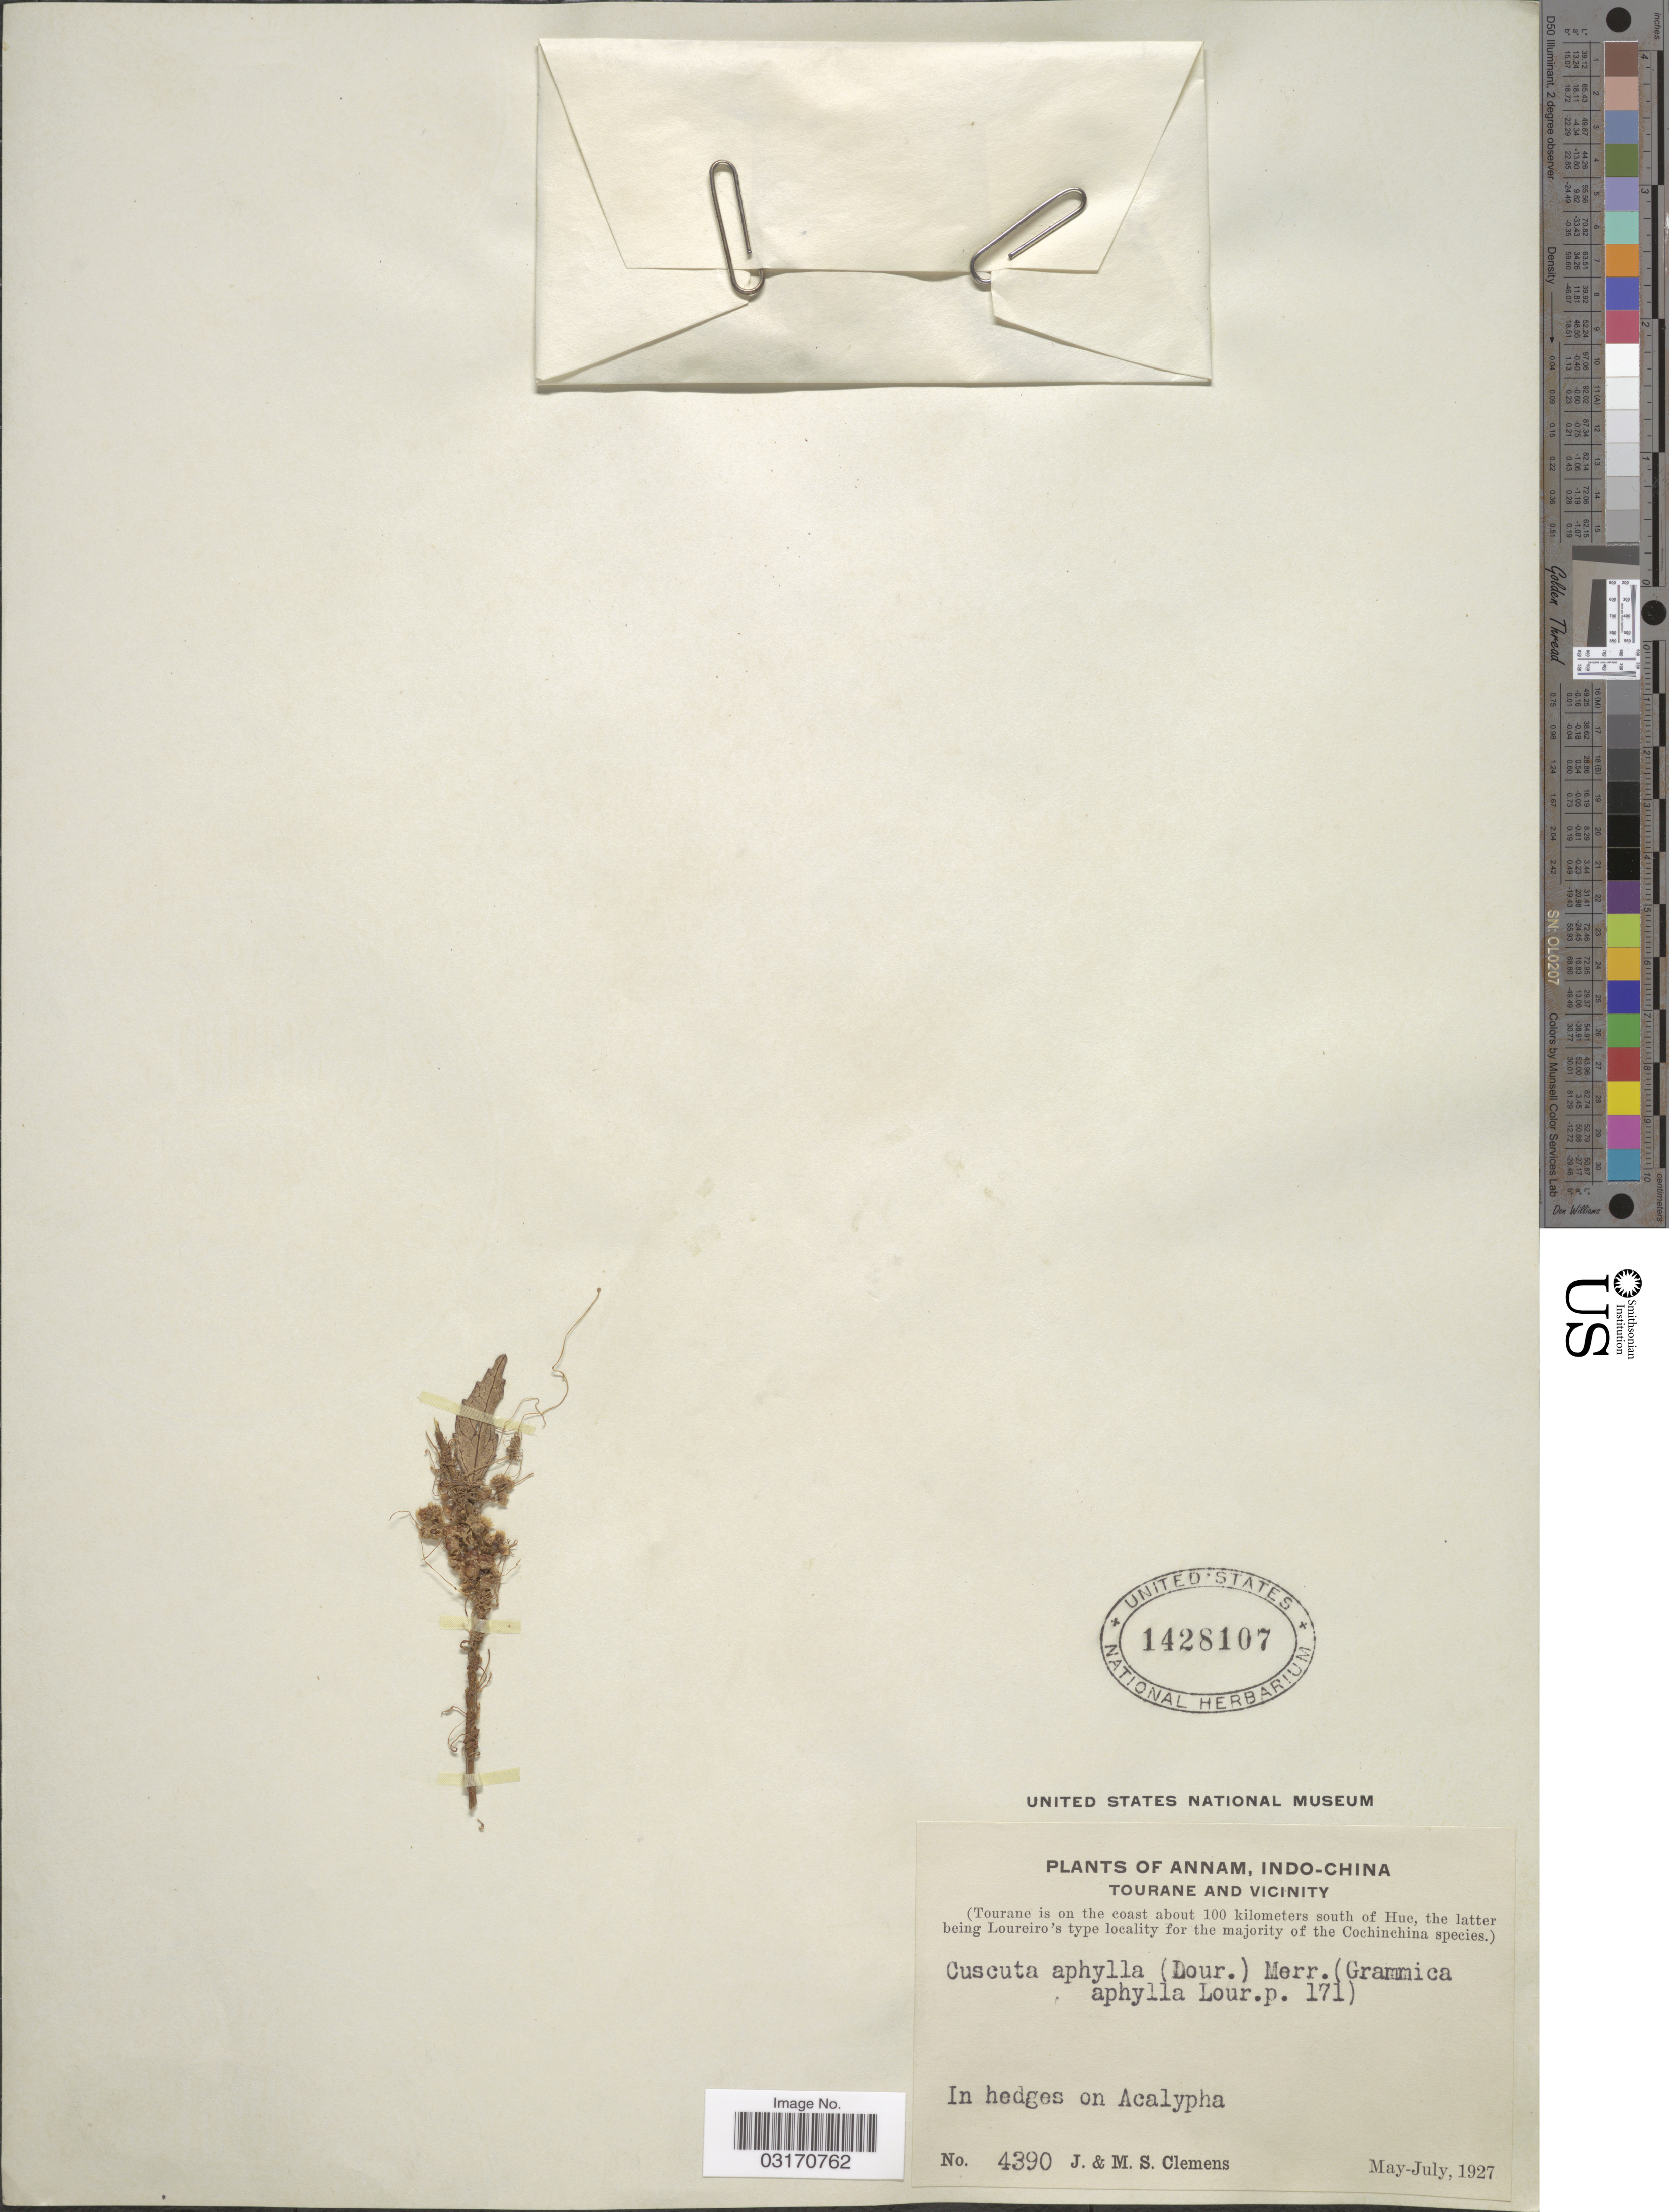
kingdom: Plantae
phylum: Tracheophyta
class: Magnoliopsida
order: Solanales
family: Convolvulaceae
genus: Cuscuta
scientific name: Cuscuta aphylla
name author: Raf.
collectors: J. Clemens & M. S. Clemens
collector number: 4390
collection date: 1927-05/1927-07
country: Vietnam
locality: Annam, Indo-China. Tourane and Vicinity. (Tourane is on the coast about 100 kilometers south of Hue).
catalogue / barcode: US 1428107